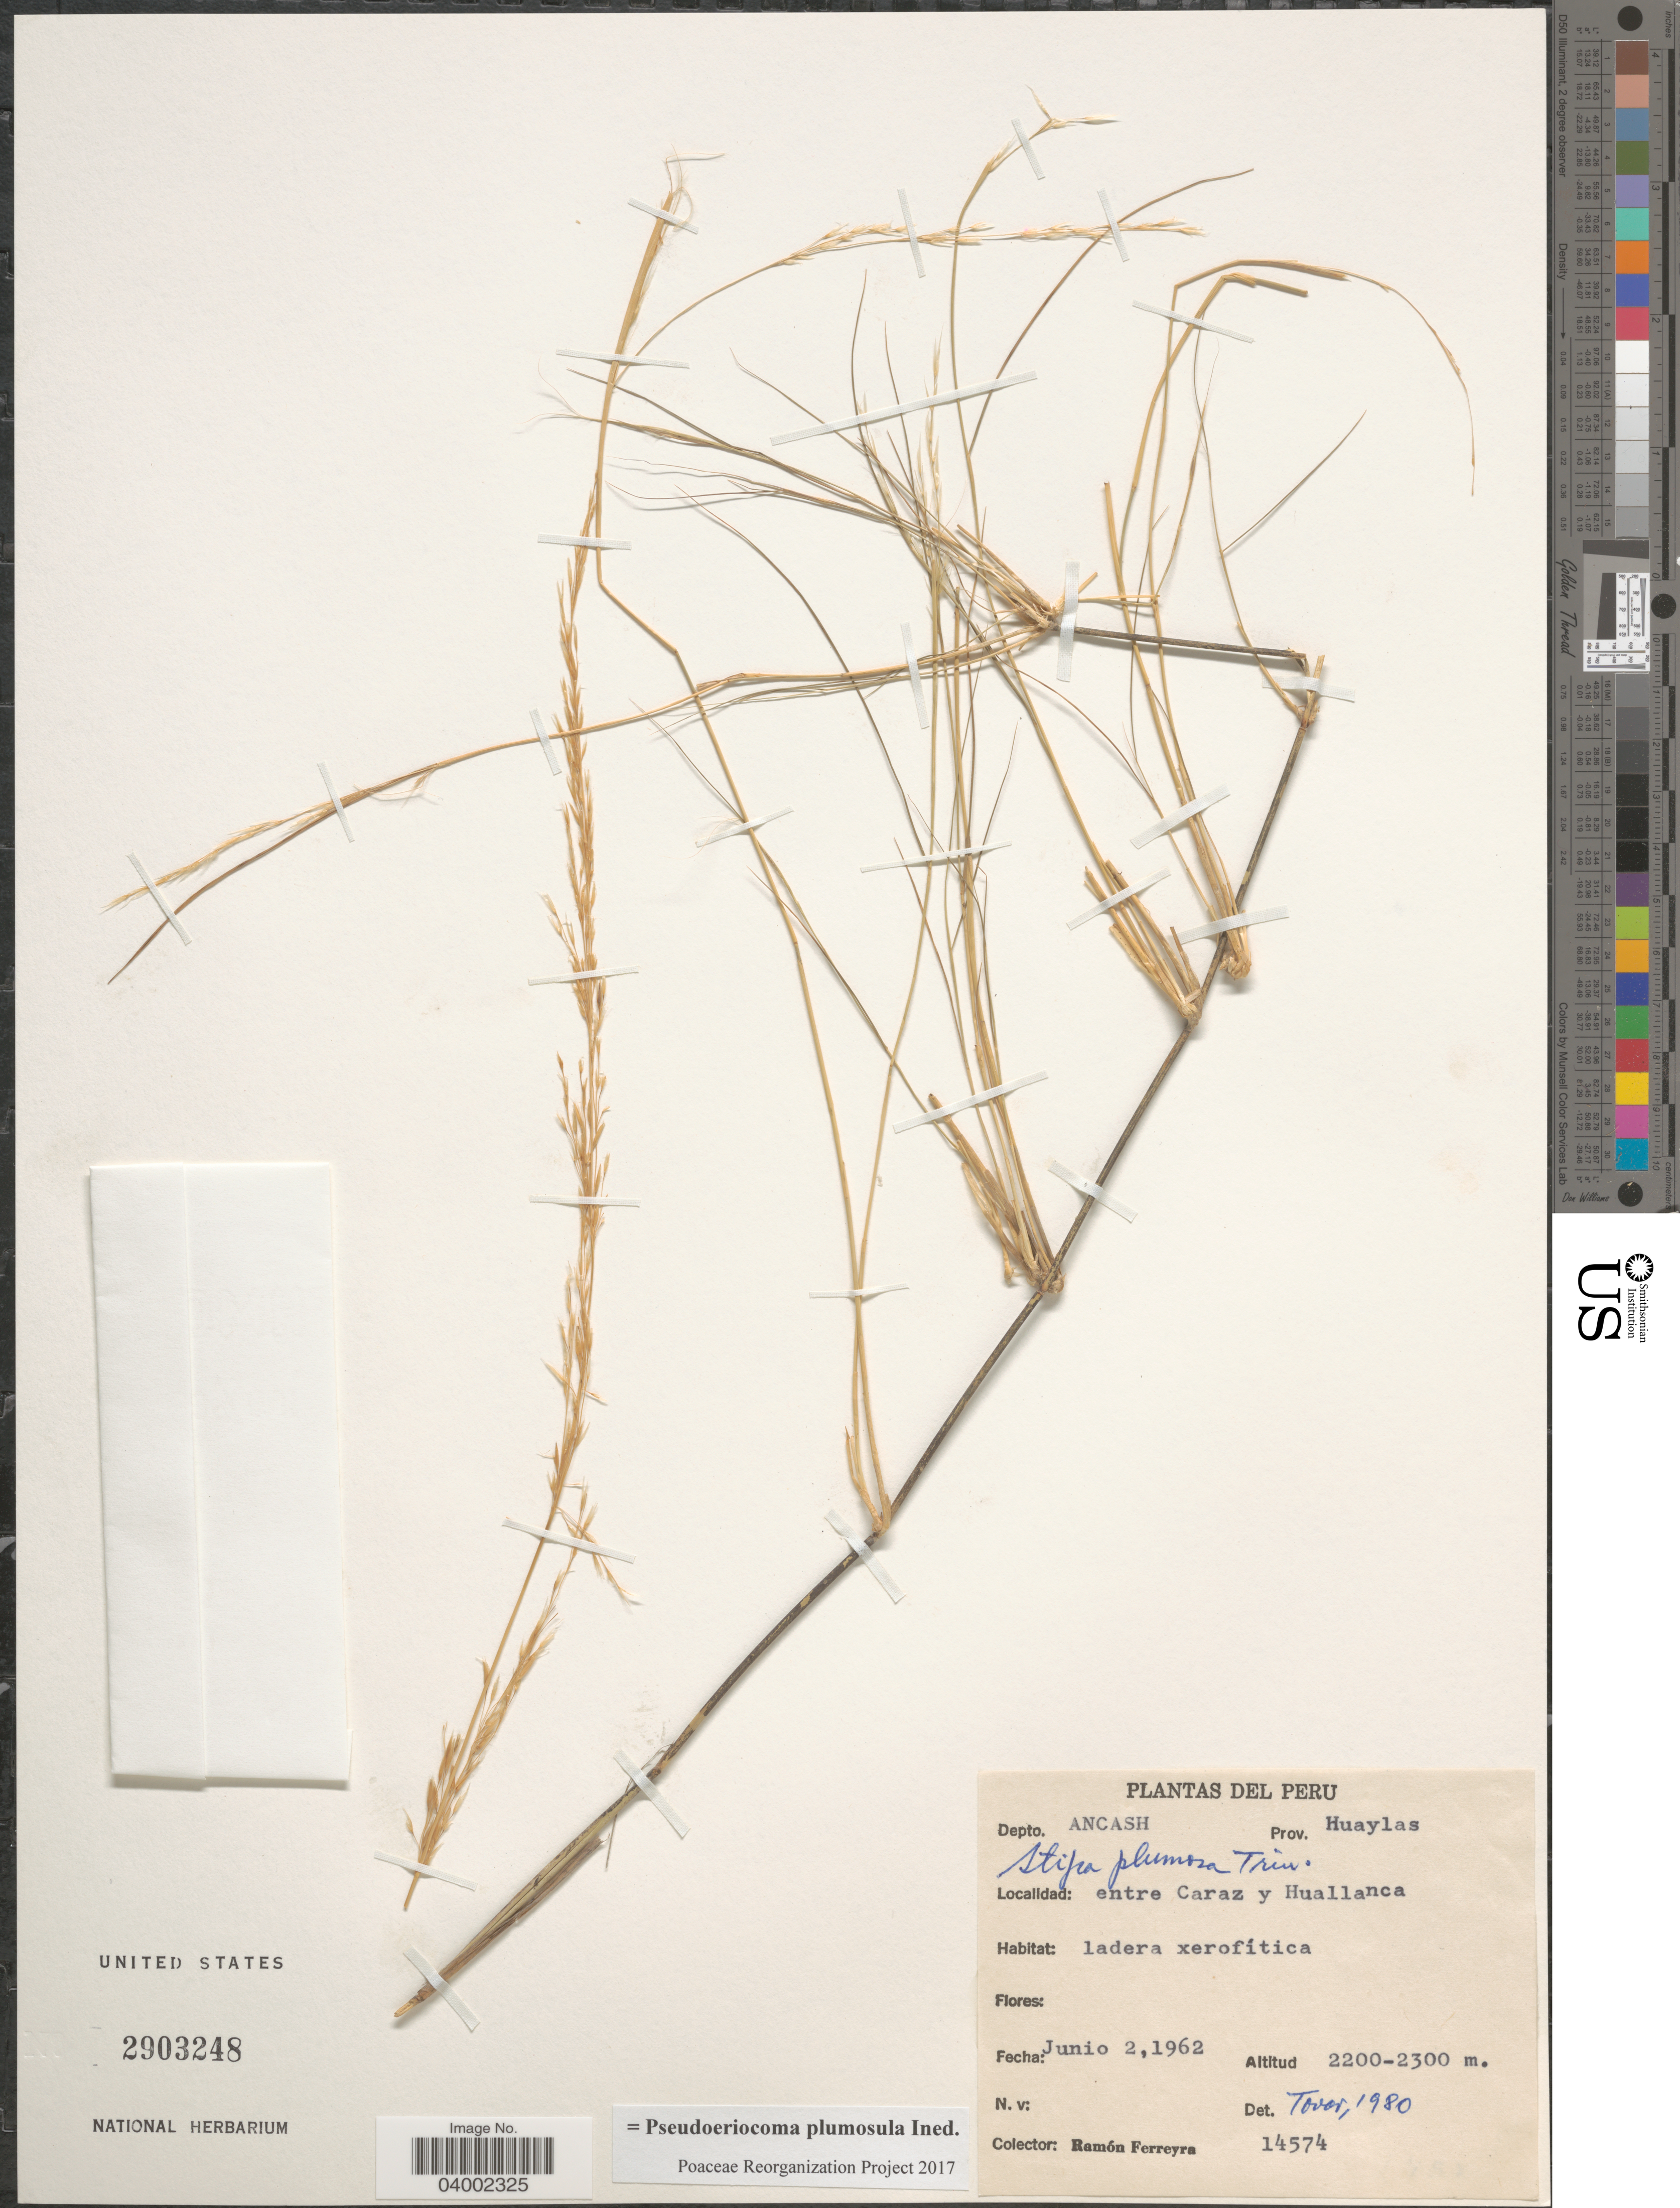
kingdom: Plantae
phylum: Tracheophyta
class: Liliopsida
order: Poales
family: Poaceae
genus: Pseudoeriocoma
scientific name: Pseudoeriocoma plumosula ined.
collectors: R. A. Ferreyra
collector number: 14574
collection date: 1962-06-02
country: Peru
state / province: Ancash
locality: Depto. Ancash. Prov. Huaylas. Entre Caraz y Huallanca.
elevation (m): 2200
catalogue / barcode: US 2903248